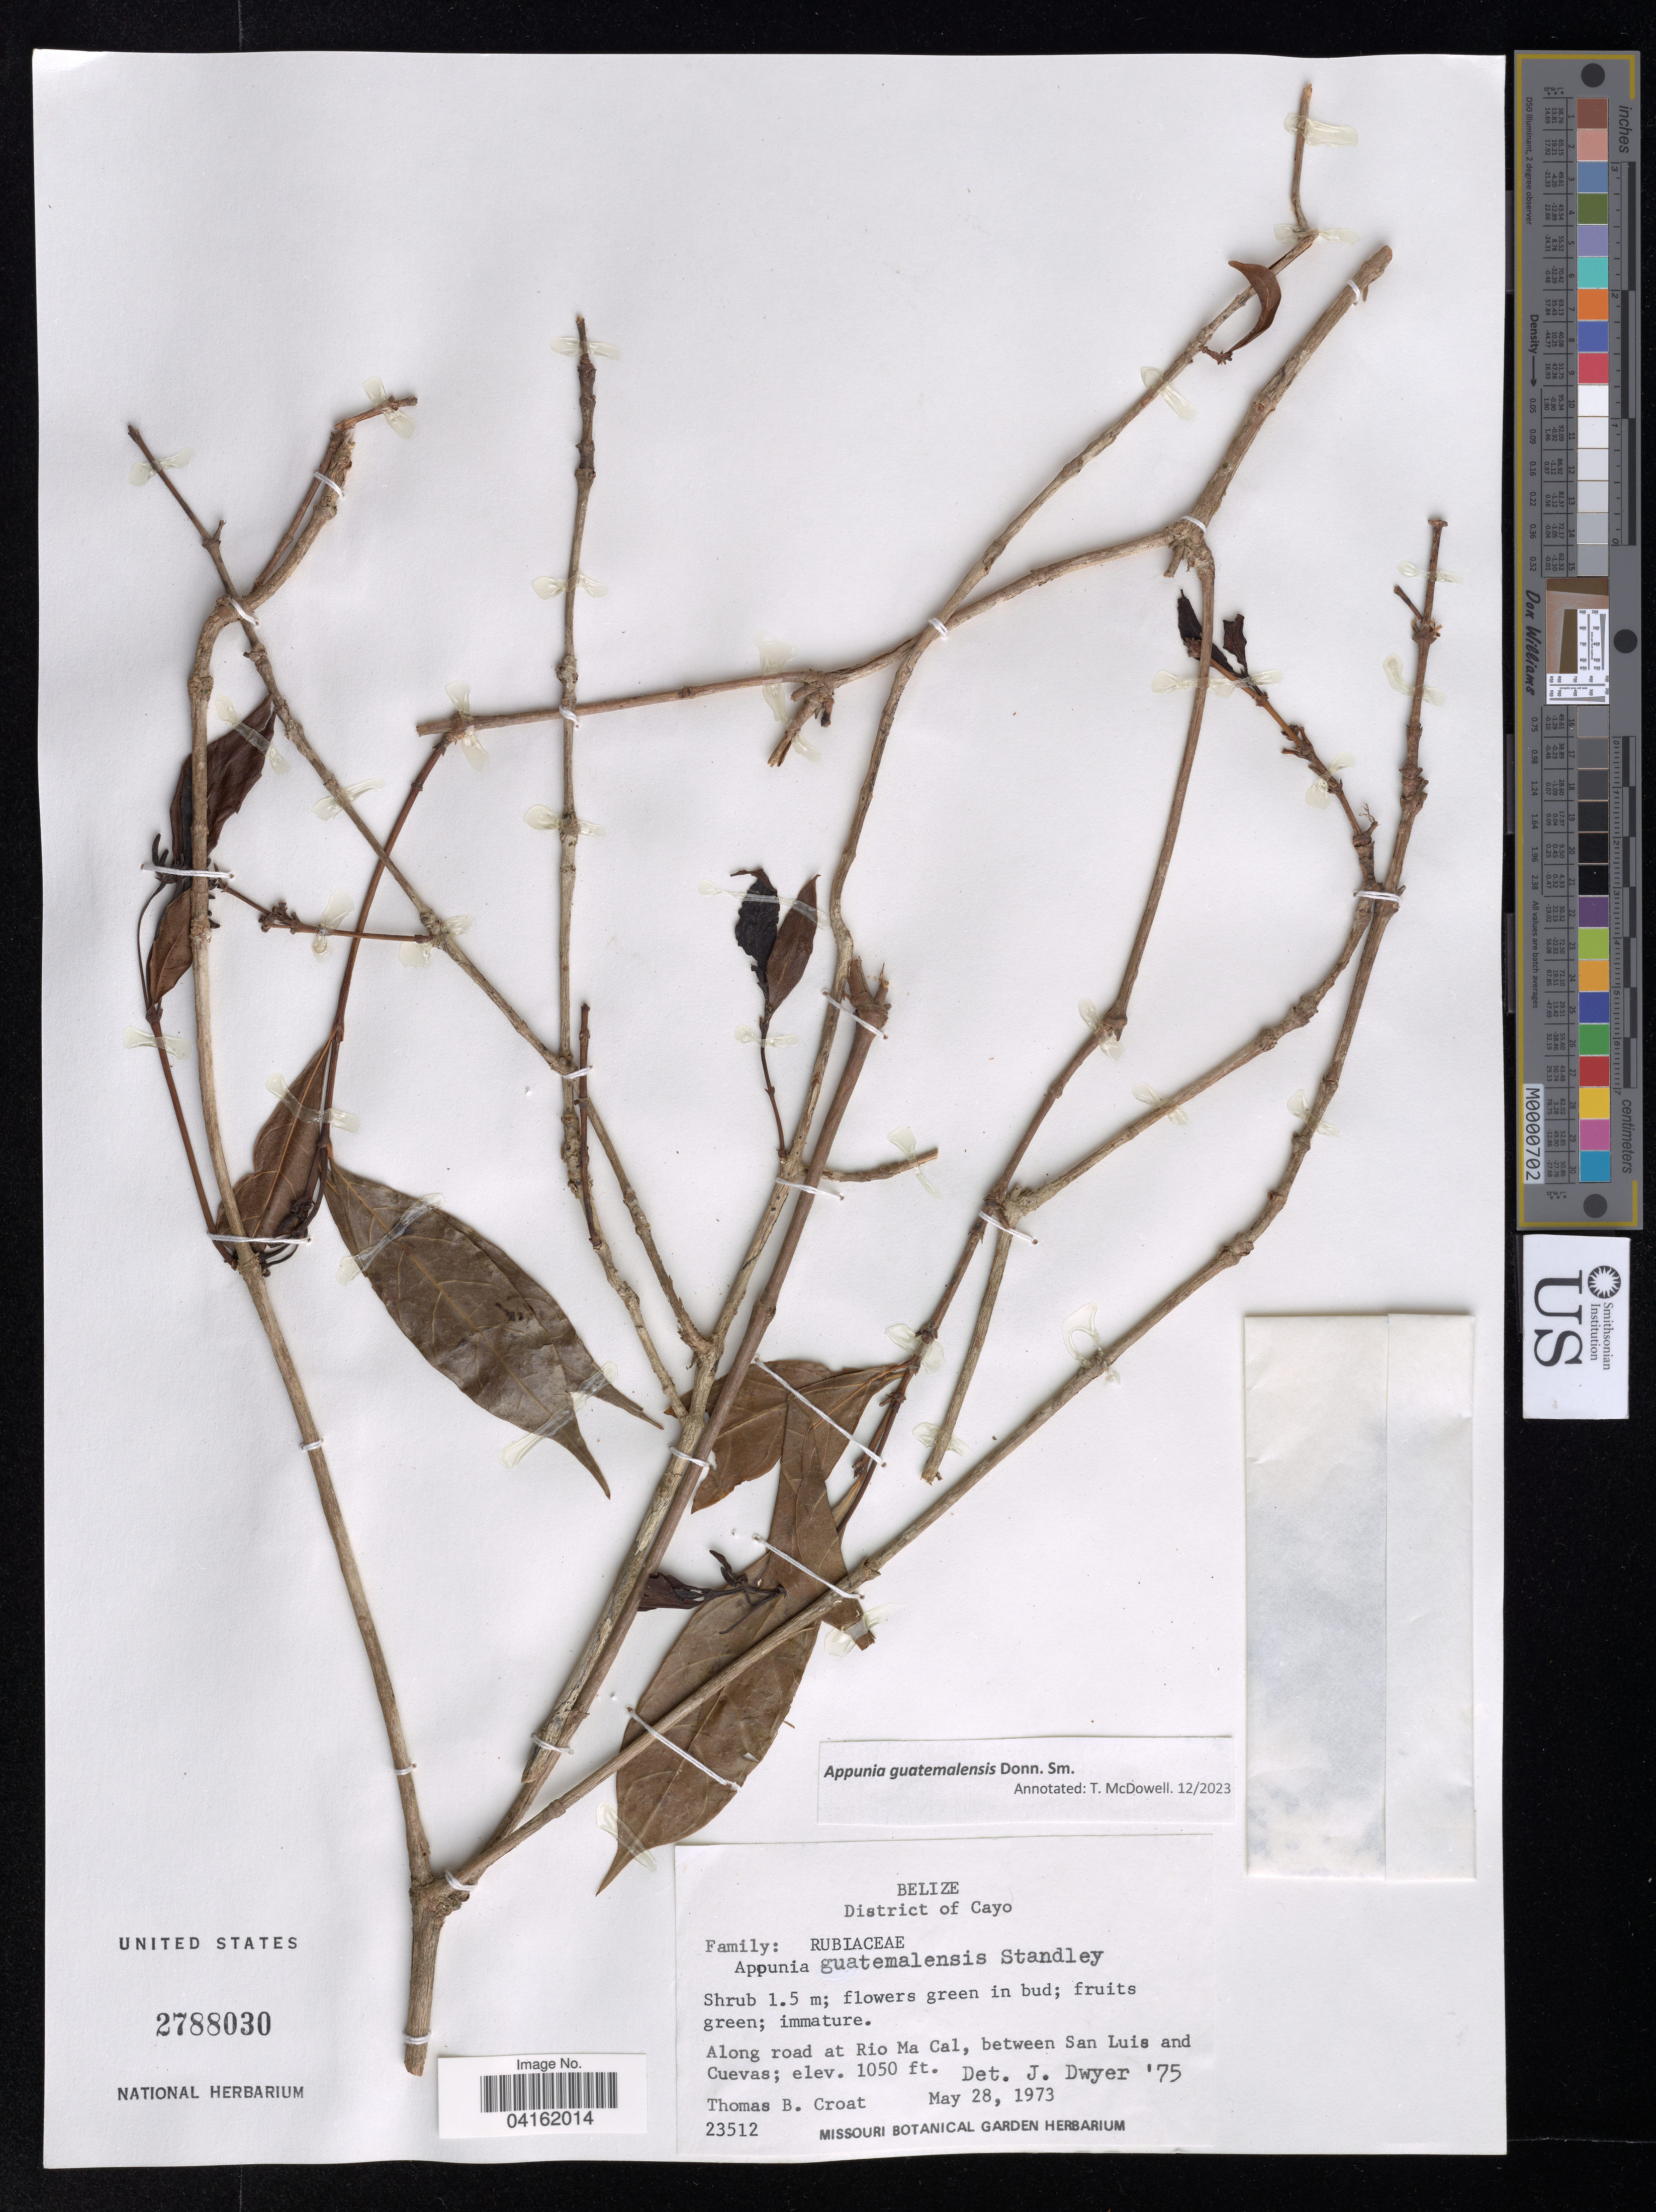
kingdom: Plantae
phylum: Tracheophyta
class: Magnoliopsida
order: Gentianales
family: Rubiaceae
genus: Appunia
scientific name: Appunia guatemalensis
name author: Donn. Sm.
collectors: T. B. Croat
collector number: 23512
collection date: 1973-05-28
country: Belize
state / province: Cayo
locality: District of Cayo. Along road at Rio Ma Cal, between San Luis and Cuevas.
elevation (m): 320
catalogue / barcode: US 2788030